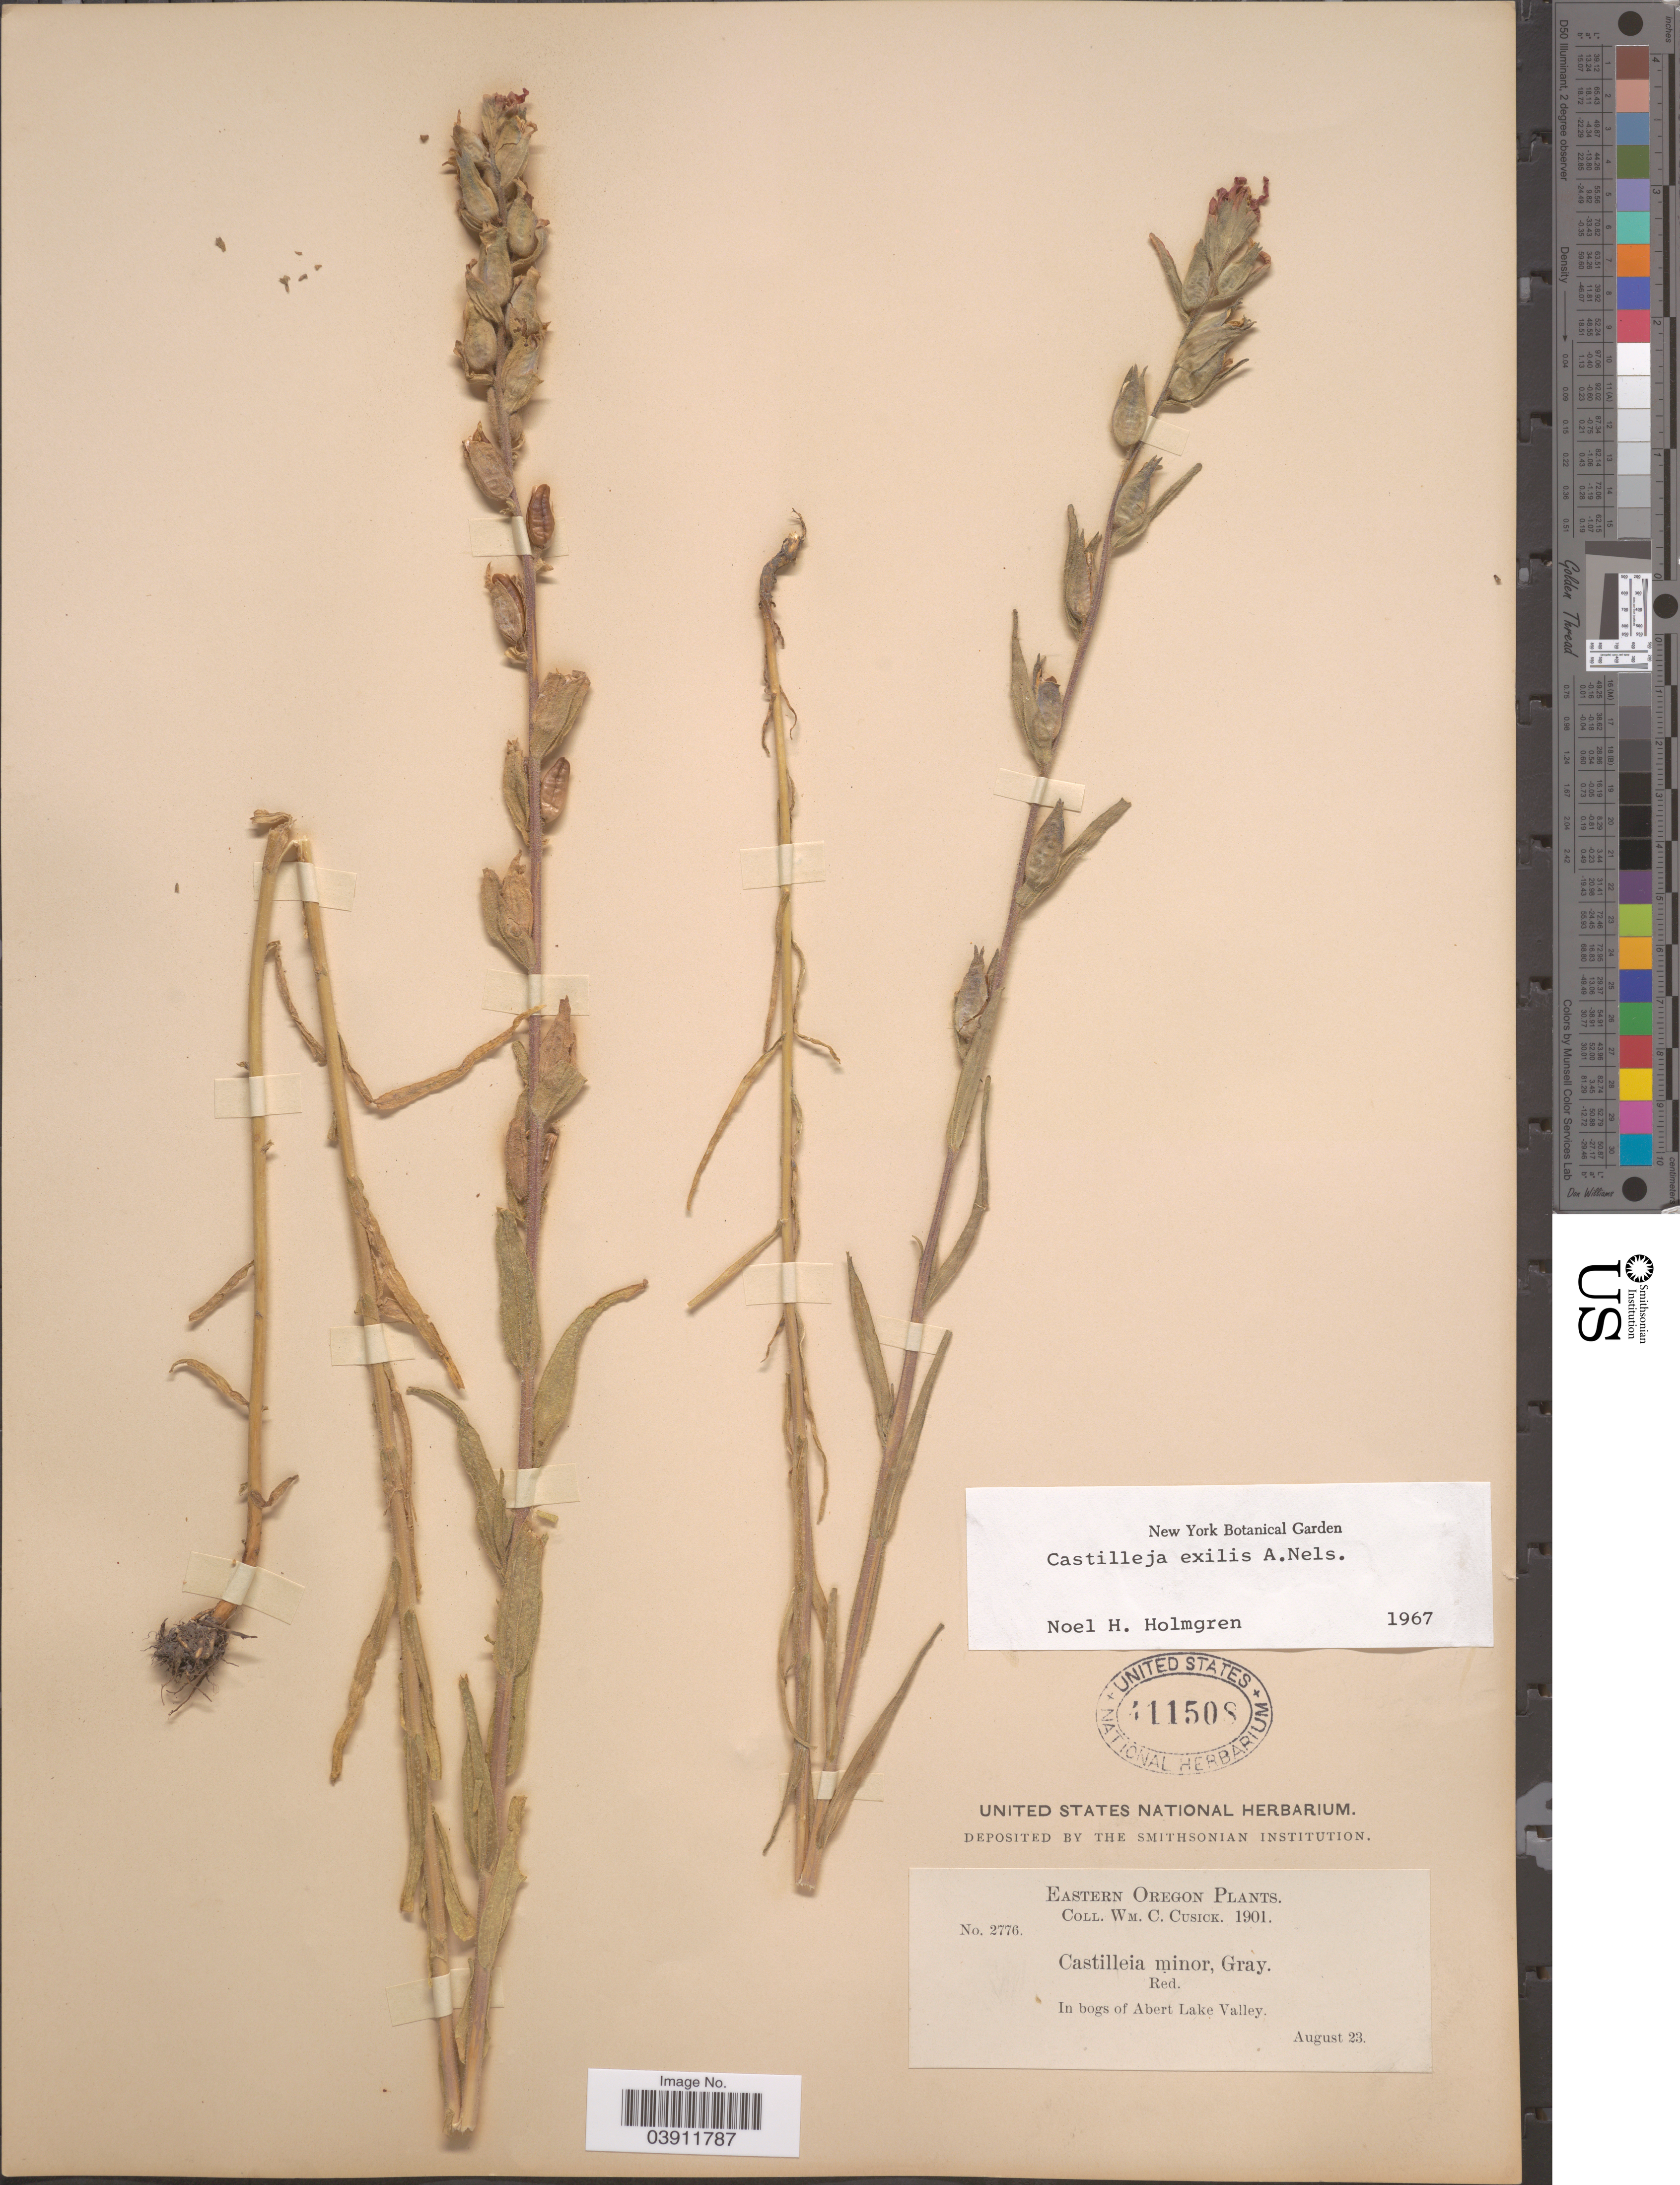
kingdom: Plantae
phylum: Tracheophyta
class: Magnoliopsida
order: Lamiales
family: Orobanchaceae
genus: Castilleja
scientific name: Castilleja exilis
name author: A. Nelson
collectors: W. C. Cusick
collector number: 2776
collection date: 1901-08-23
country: United States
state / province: Oregon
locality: Eastern Oregon. In bogs of Abert Lake Valley.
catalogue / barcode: US 411508